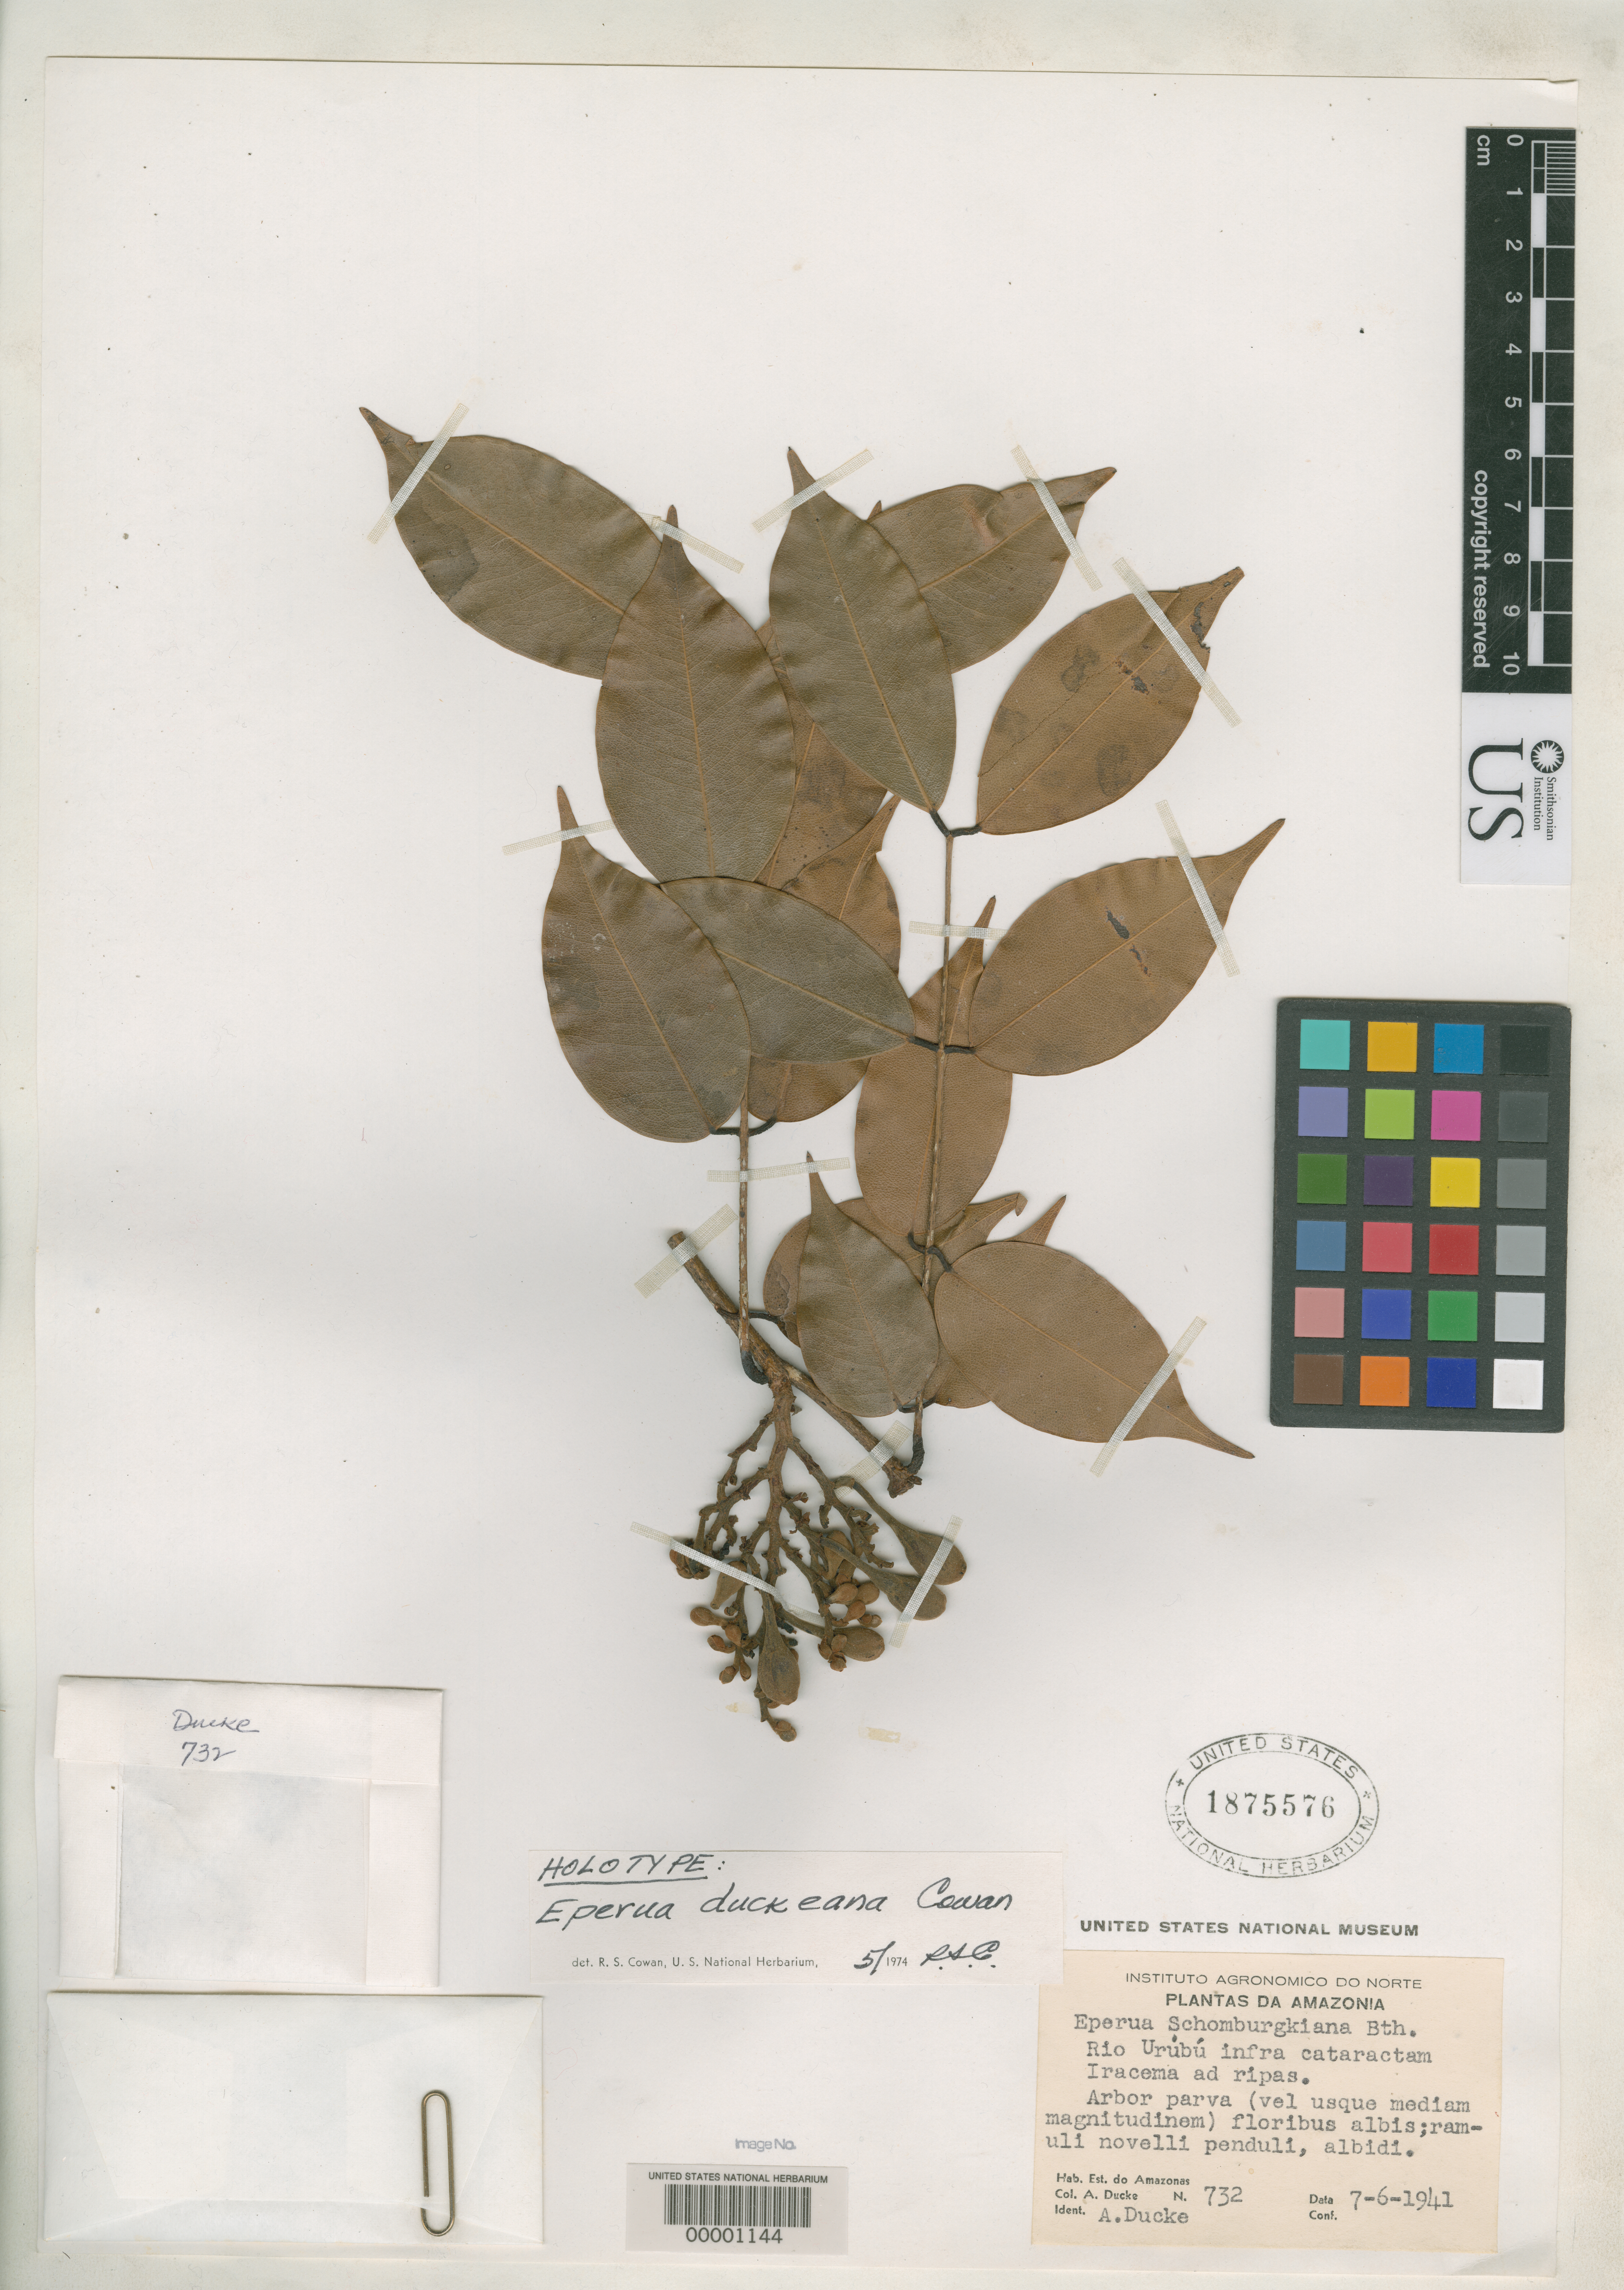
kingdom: Plantae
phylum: Tracheophyta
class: Magnoliopsida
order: Fabales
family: Fabaceae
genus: Eperua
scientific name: Eperua duckeana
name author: R.S. Cowan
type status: Holotype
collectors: A. Ducke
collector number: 732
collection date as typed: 07 Jun 1941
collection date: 1941-06-07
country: Brazil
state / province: Amazonas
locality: Rio Urubu below Iracema Falls.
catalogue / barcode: US 1875576